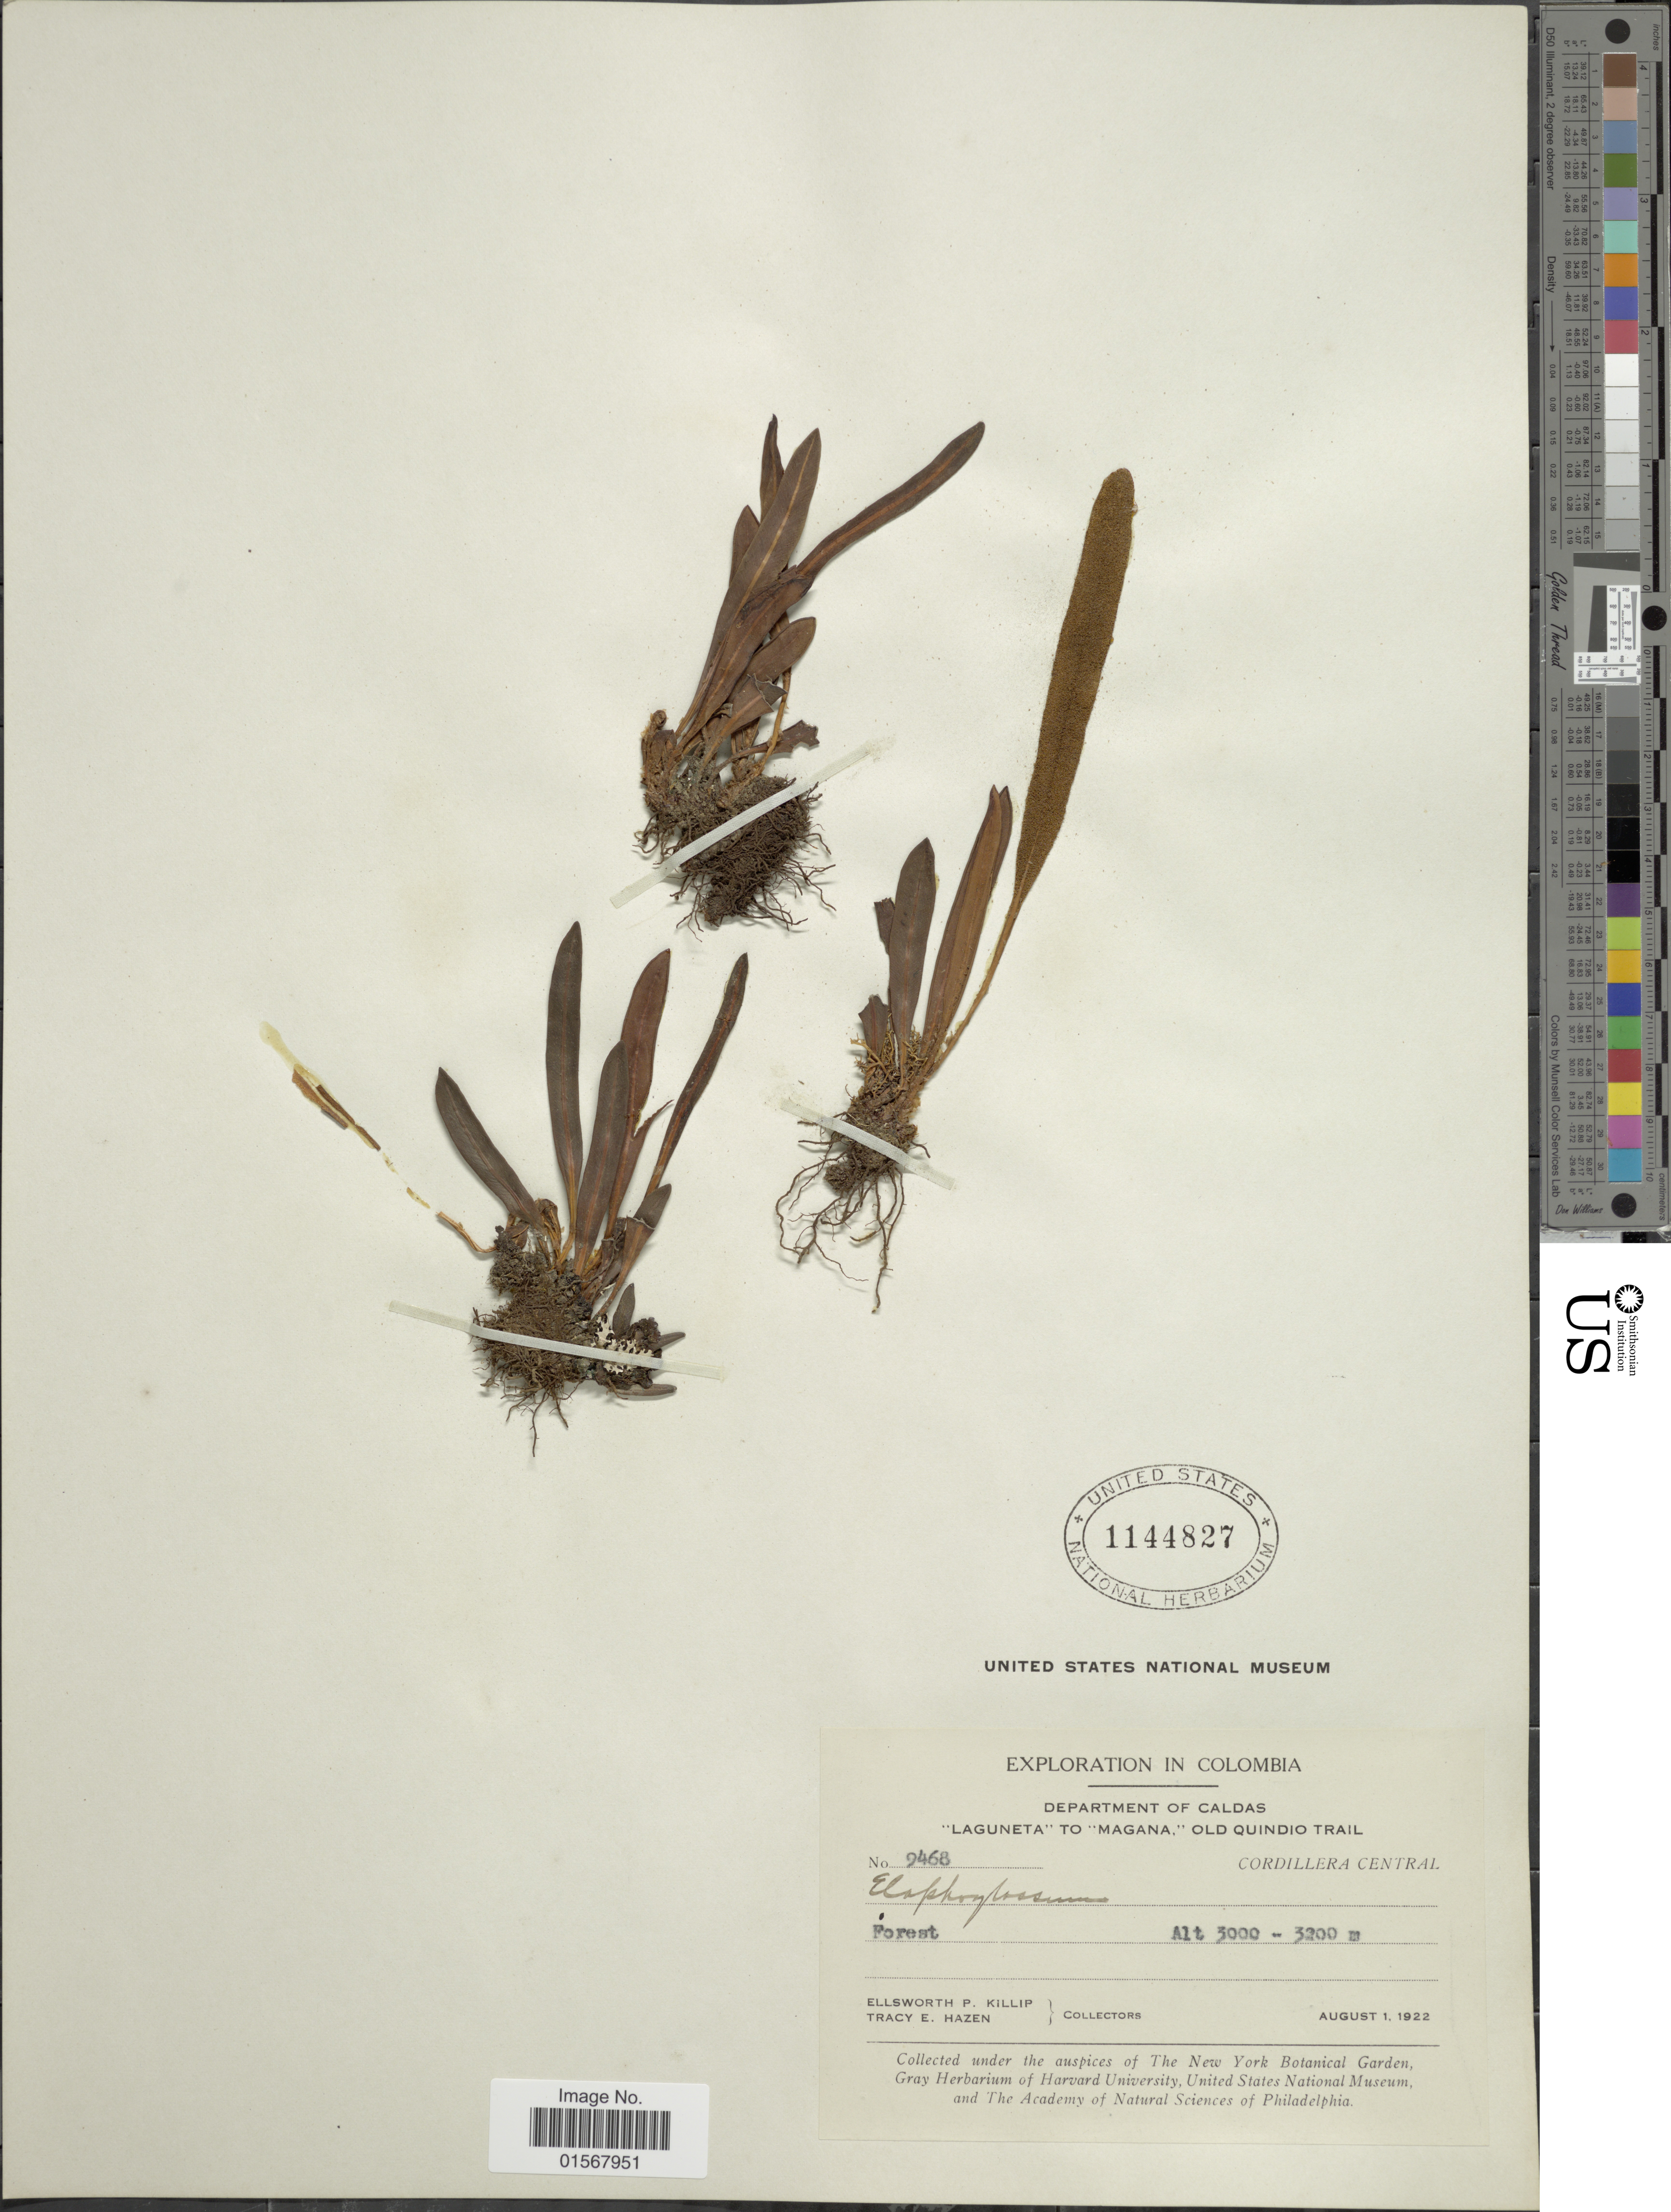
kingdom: Plantae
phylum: Tracheophyta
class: Polypodiopsida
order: Polypodiales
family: Dryopteridaceae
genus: Elaphoglossum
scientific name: Elaphoglossum sp.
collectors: E. P. Killip & T. E. Hazen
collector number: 2468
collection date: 1922-08-01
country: Colombia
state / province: Caldas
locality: Department of Caldas "Laguneta" to "Magana", Old Quindio Trail, Cordillera Central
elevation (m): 3000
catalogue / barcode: US 1144827